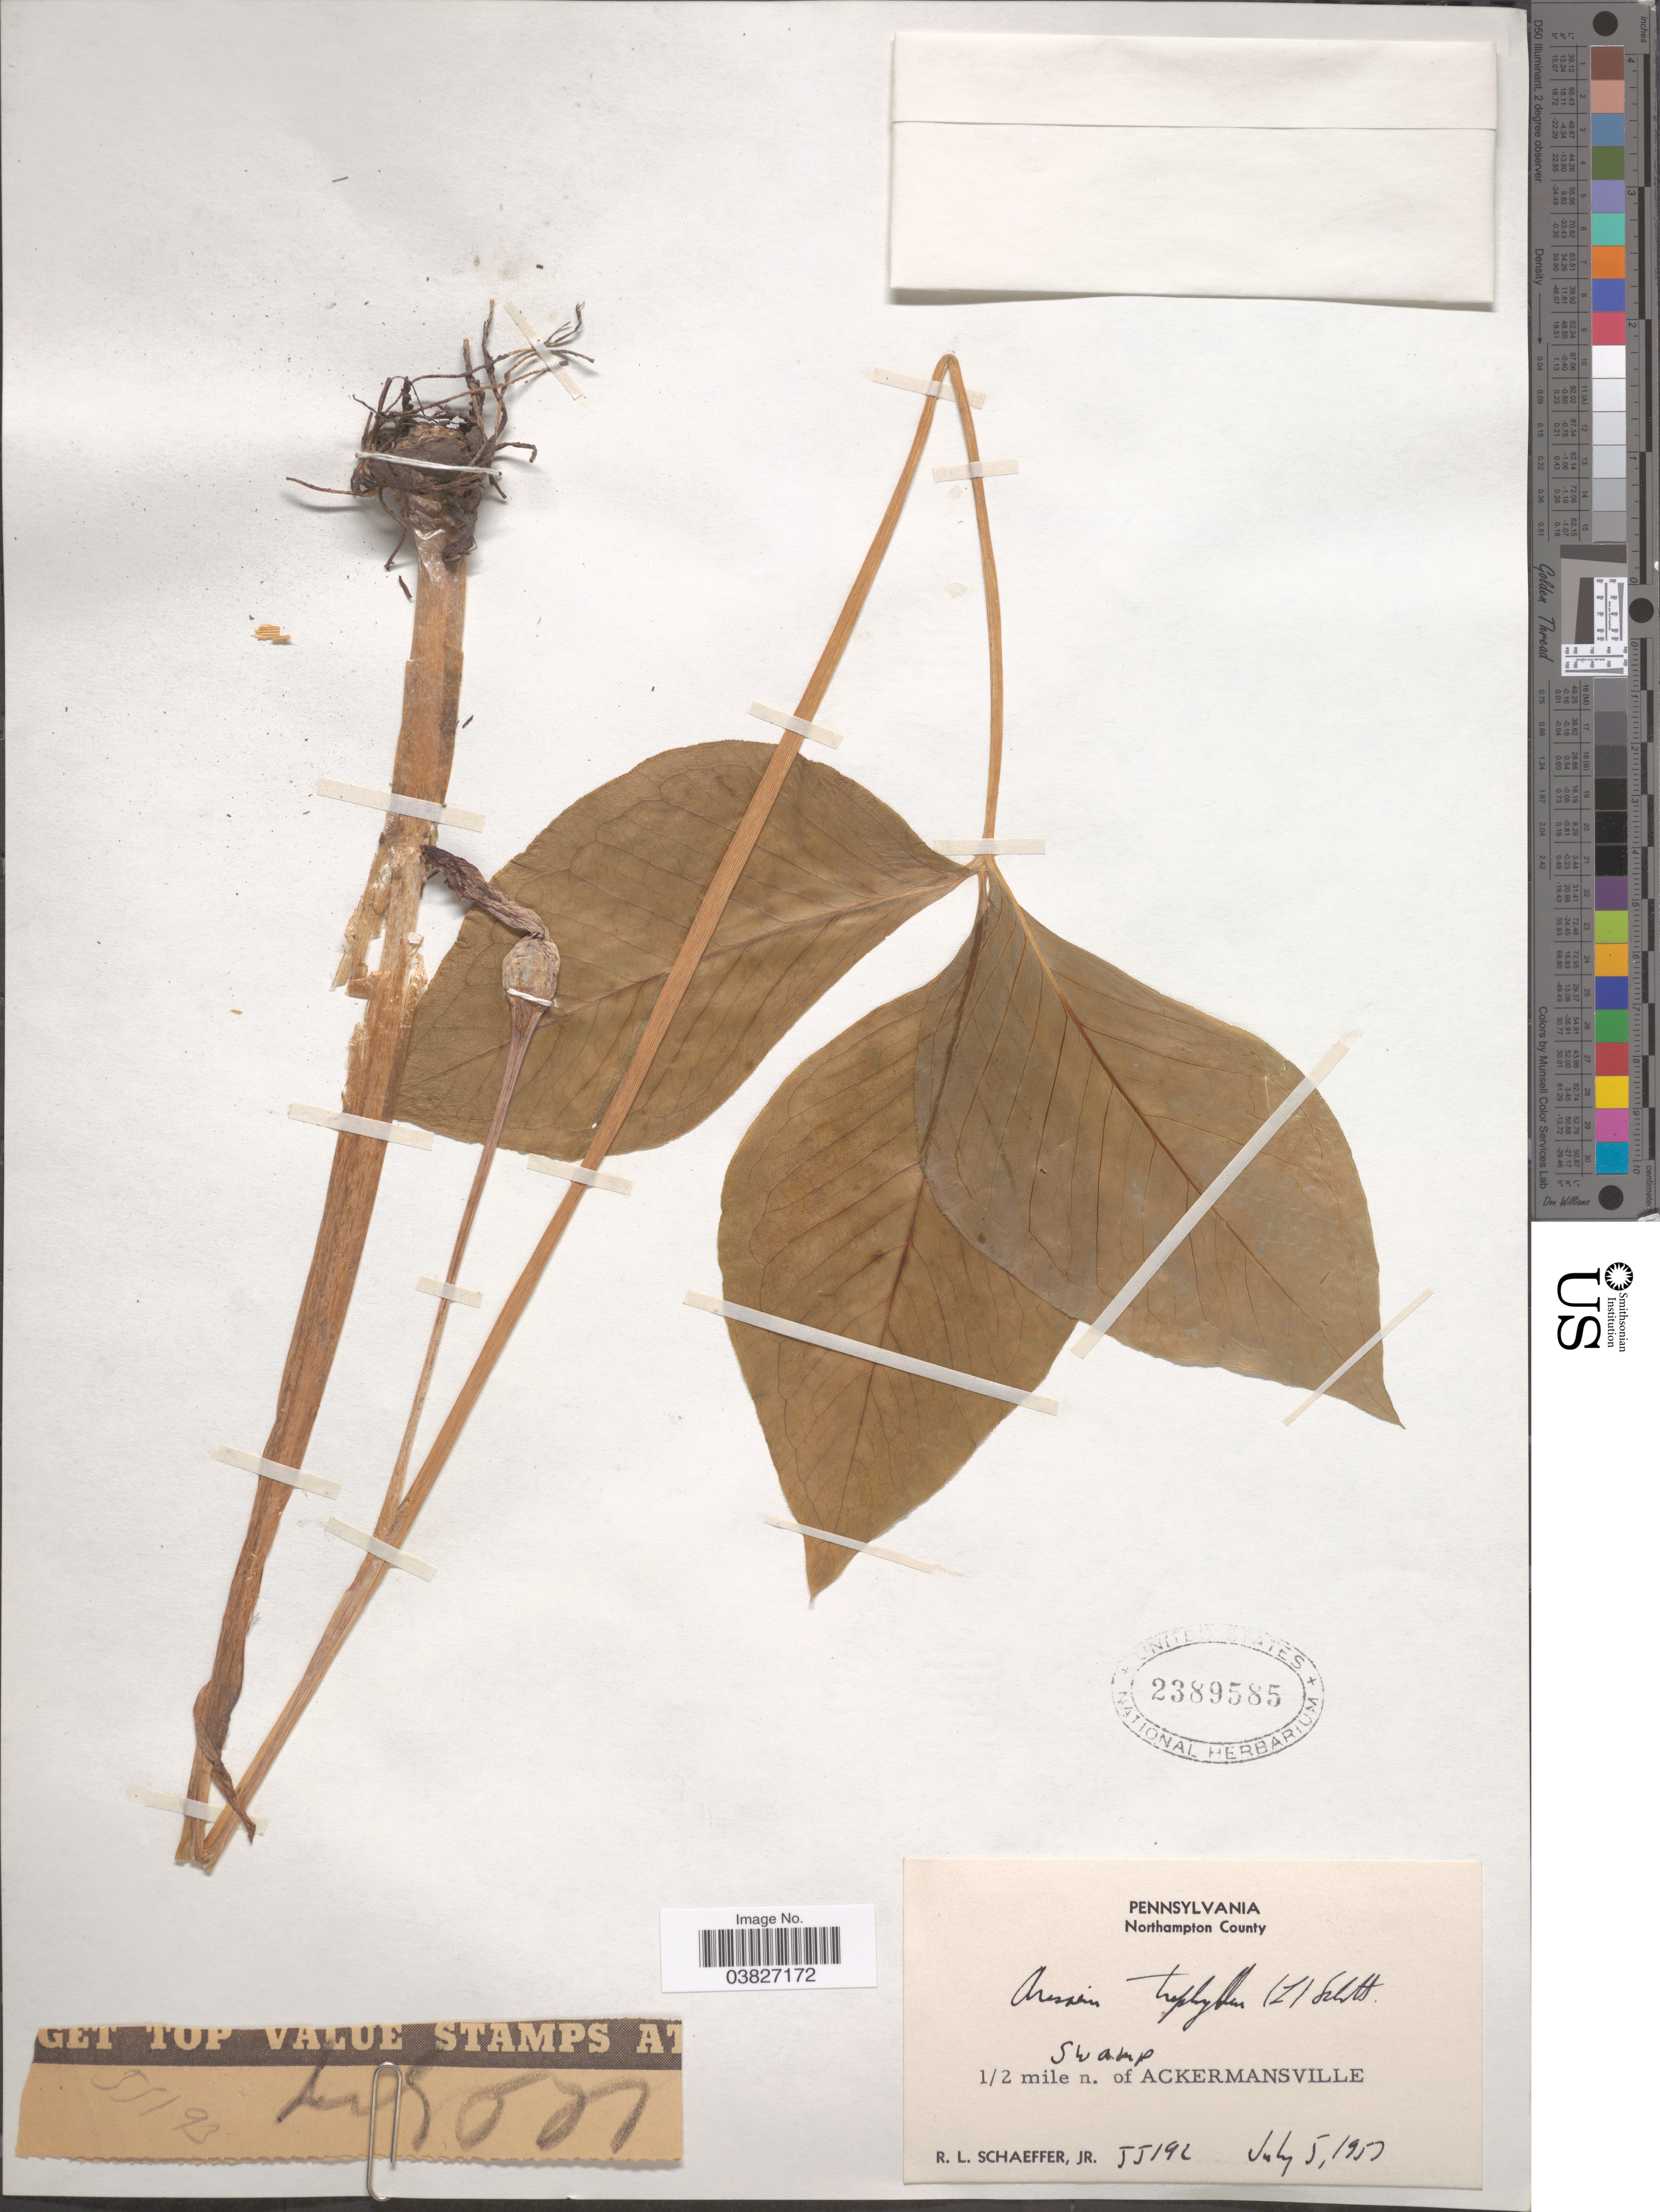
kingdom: Plantae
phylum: Tracheophyta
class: Liliopsida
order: Alismatales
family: Araceae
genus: Arisaema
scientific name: Arisaema triphyllum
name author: (L.) Schott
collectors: R. L. Schaeffer Jr.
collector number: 55192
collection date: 1957-07-05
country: United States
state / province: Pennsylvania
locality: Northampton County. ½ mile n. of Ackermansville.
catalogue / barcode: US 2389585